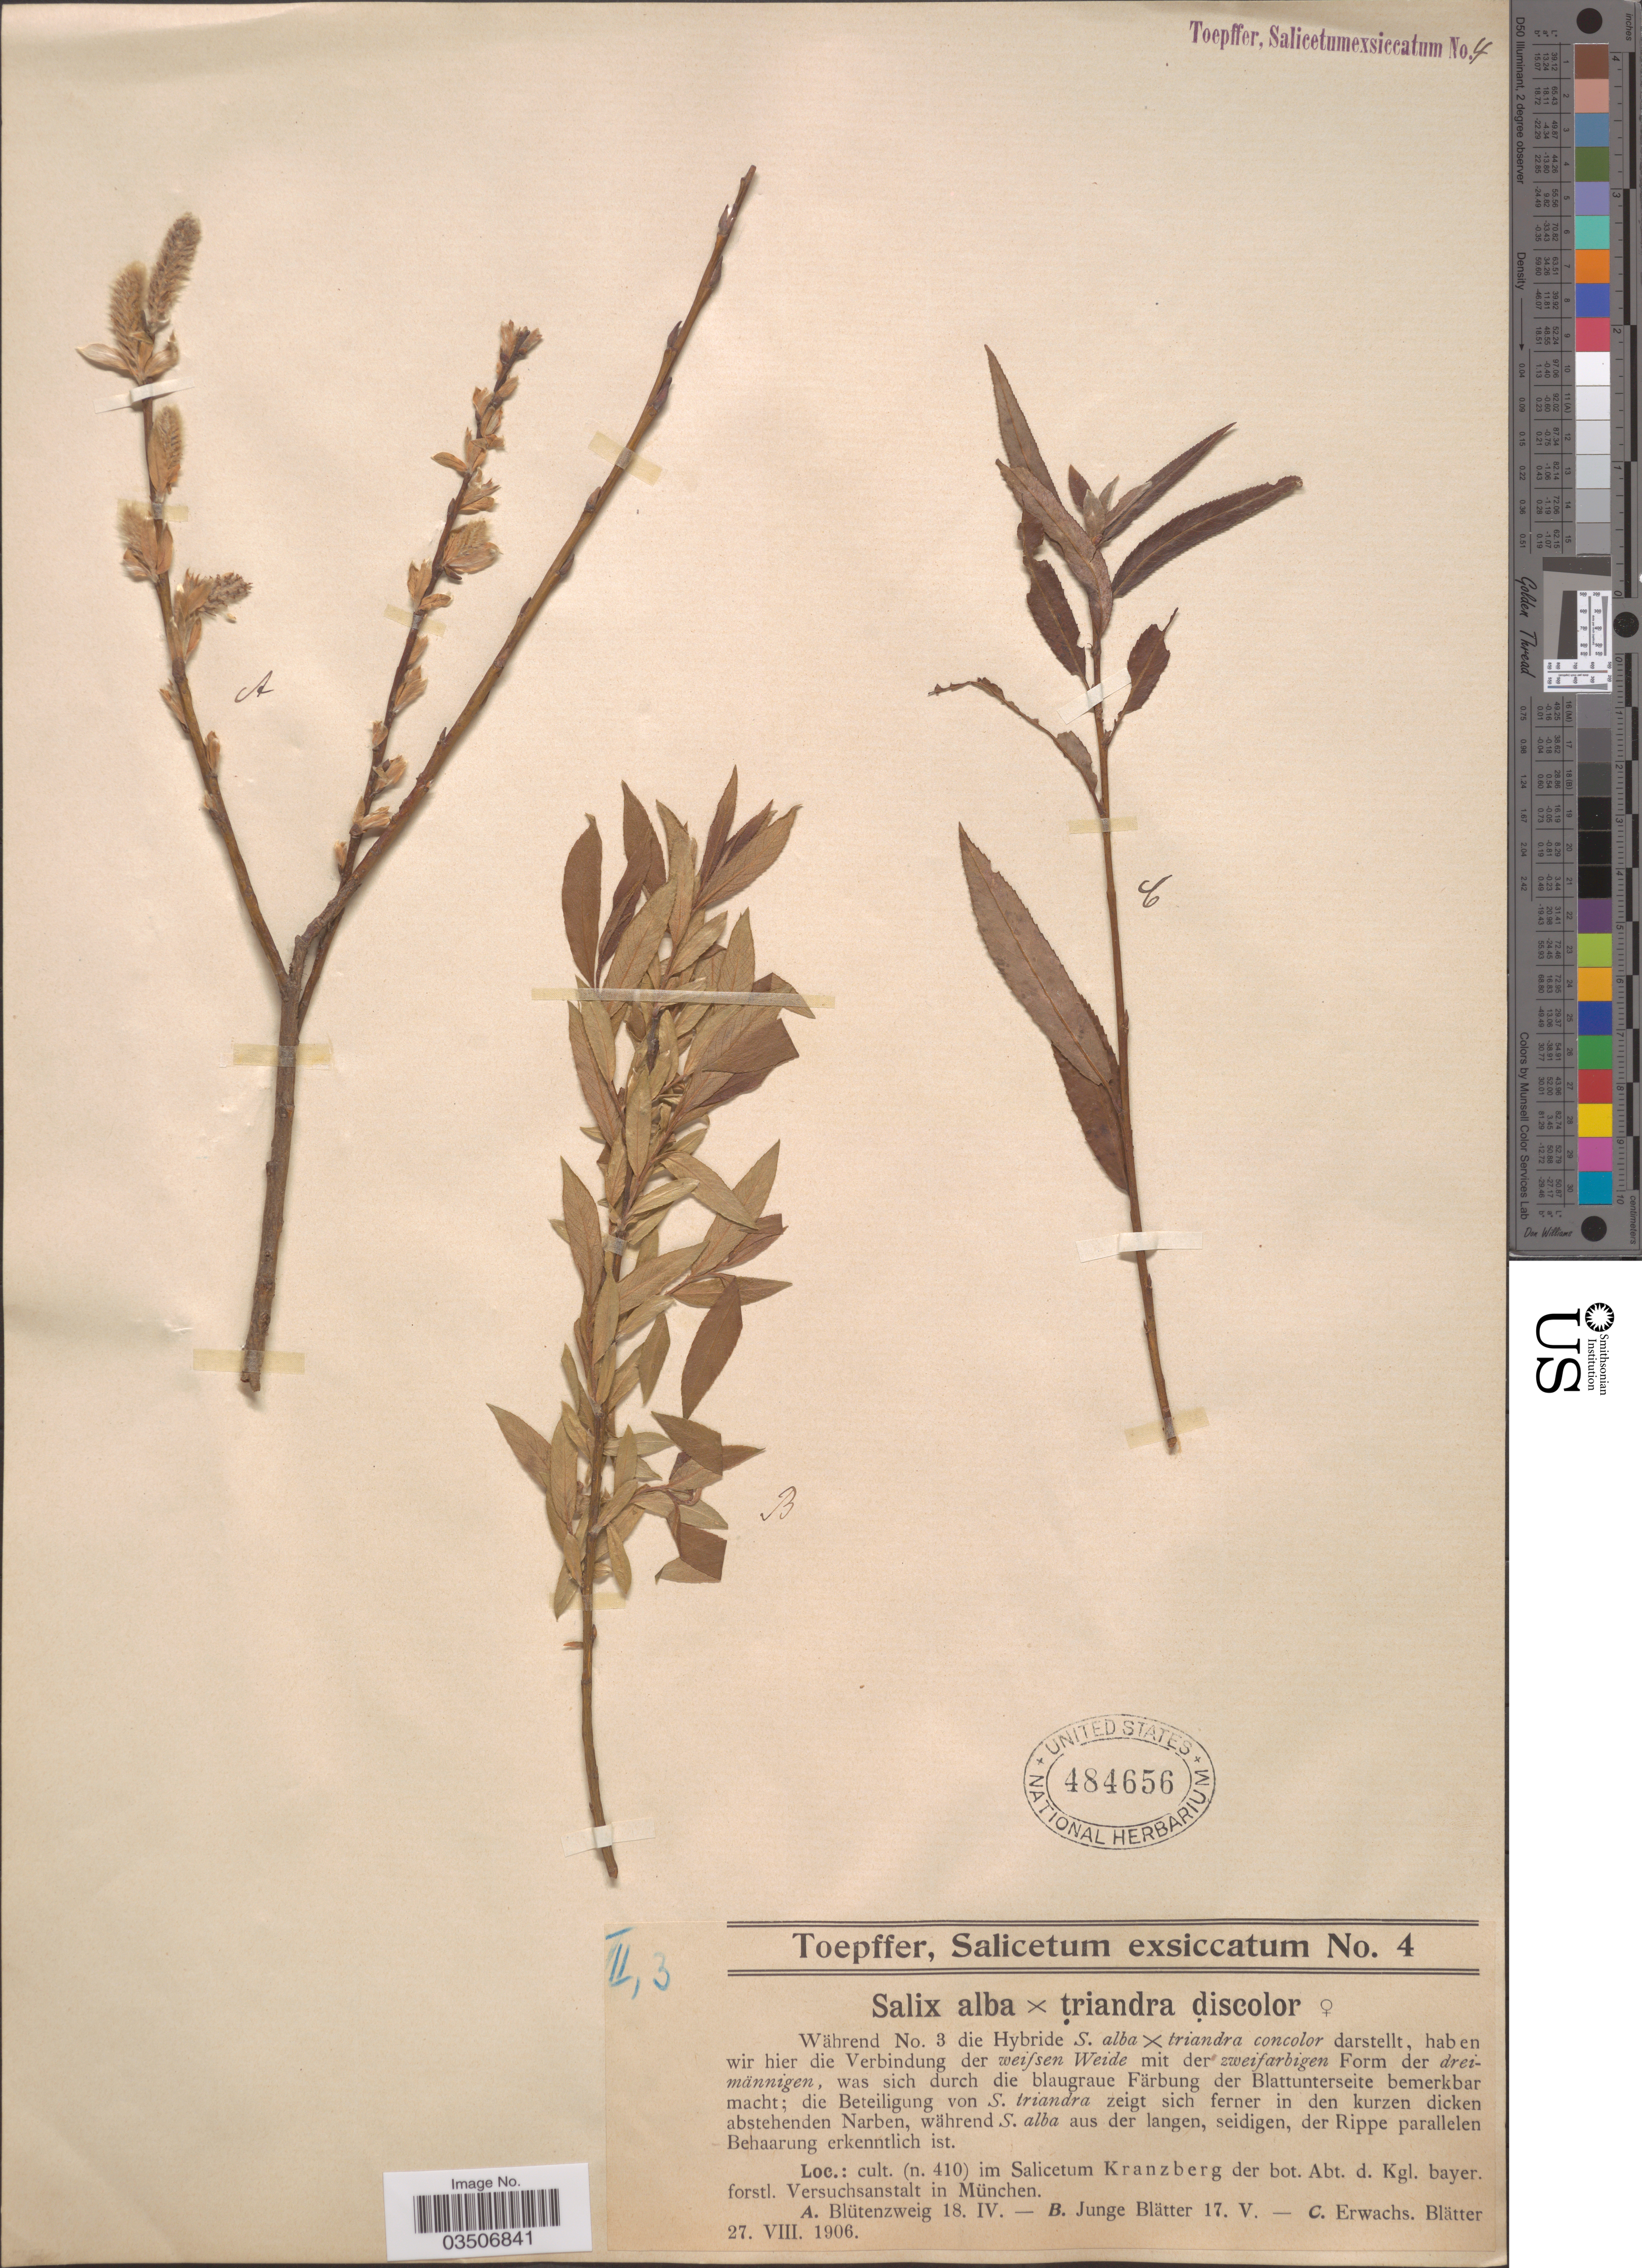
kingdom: Plantae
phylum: Tracheophyta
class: Magnoliopsida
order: Malpighiales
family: Salicaceae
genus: Salix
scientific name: Salix alba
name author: L.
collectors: A. Toepffer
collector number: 4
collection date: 1906-06-18/1906-08-27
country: Germany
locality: (n. 410) im Salicetum Kranzberg der bot. Abt. d. Kgl. bayer. forstl. Versuchsanstalt in München.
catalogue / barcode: US 484656